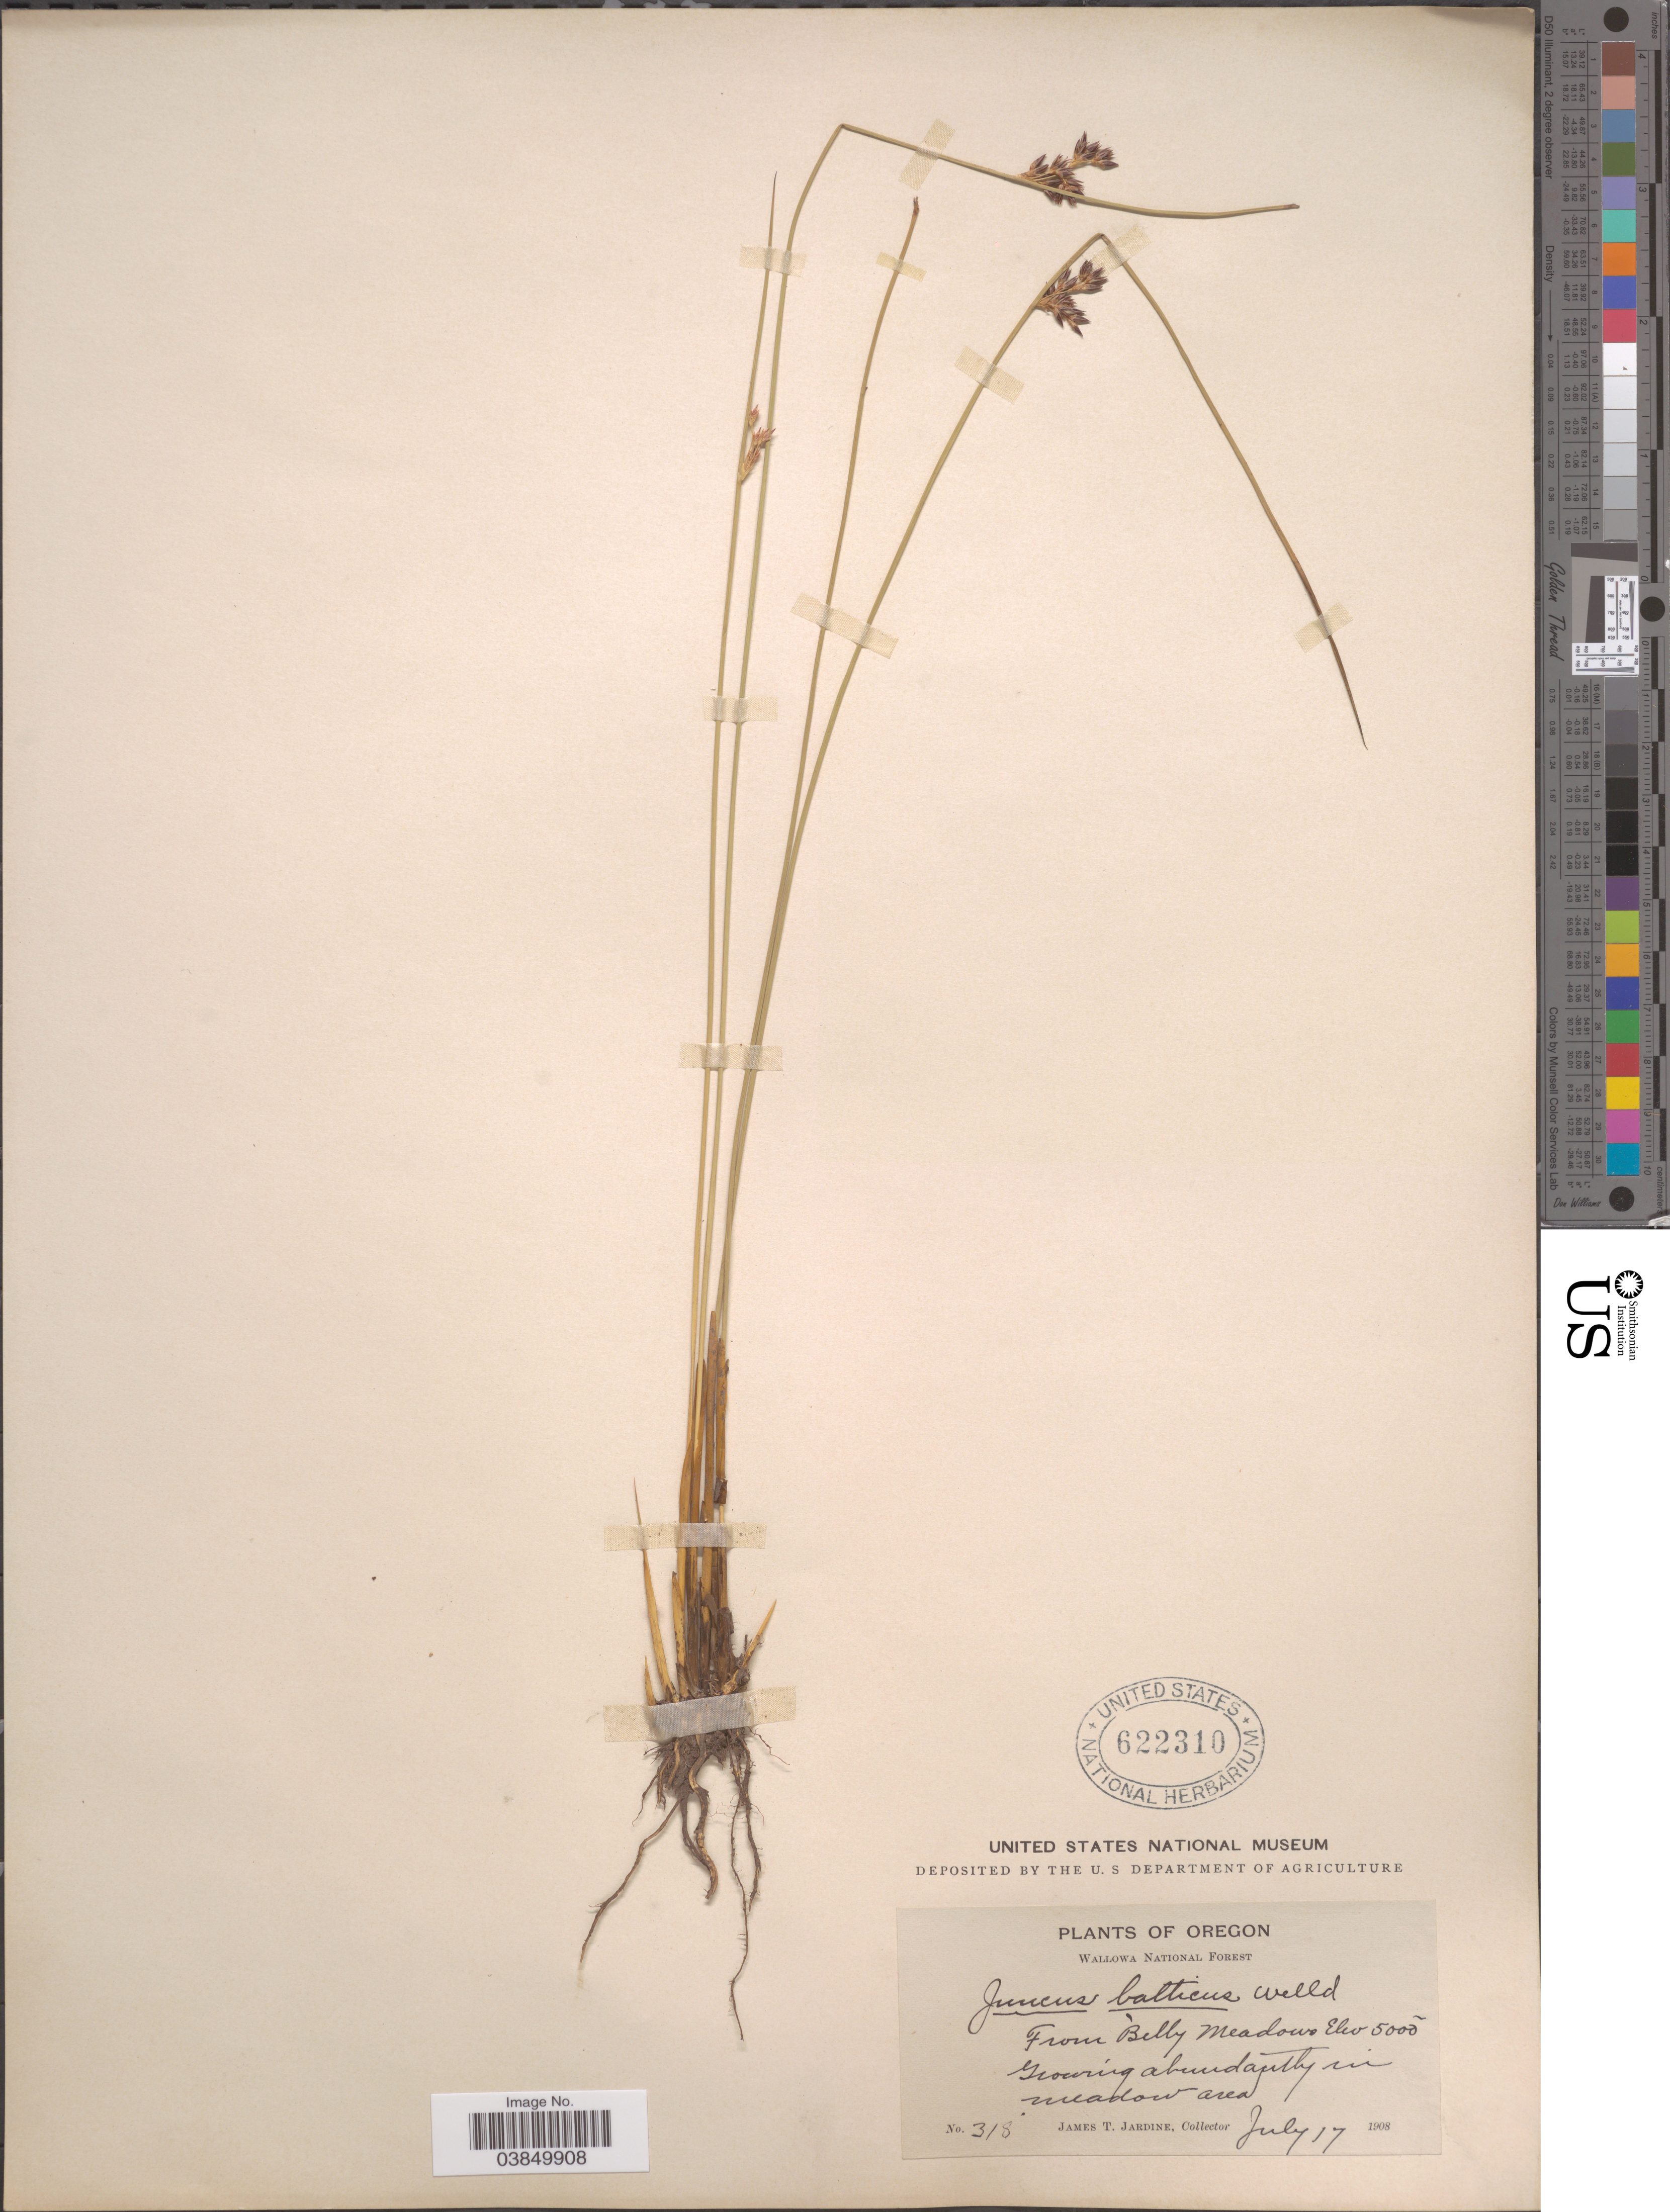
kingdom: Plantae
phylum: Tracheophyta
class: Liliopsida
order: Poales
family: Juncaceae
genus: Juncus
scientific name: Juncus balticus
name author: Willd.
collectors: J. T. Jardine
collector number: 318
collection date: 1908-07-17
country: United States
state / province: Oregon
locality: Wallowa National Forest. From Belly Meadows.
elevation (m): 1524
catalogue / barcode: US 622310